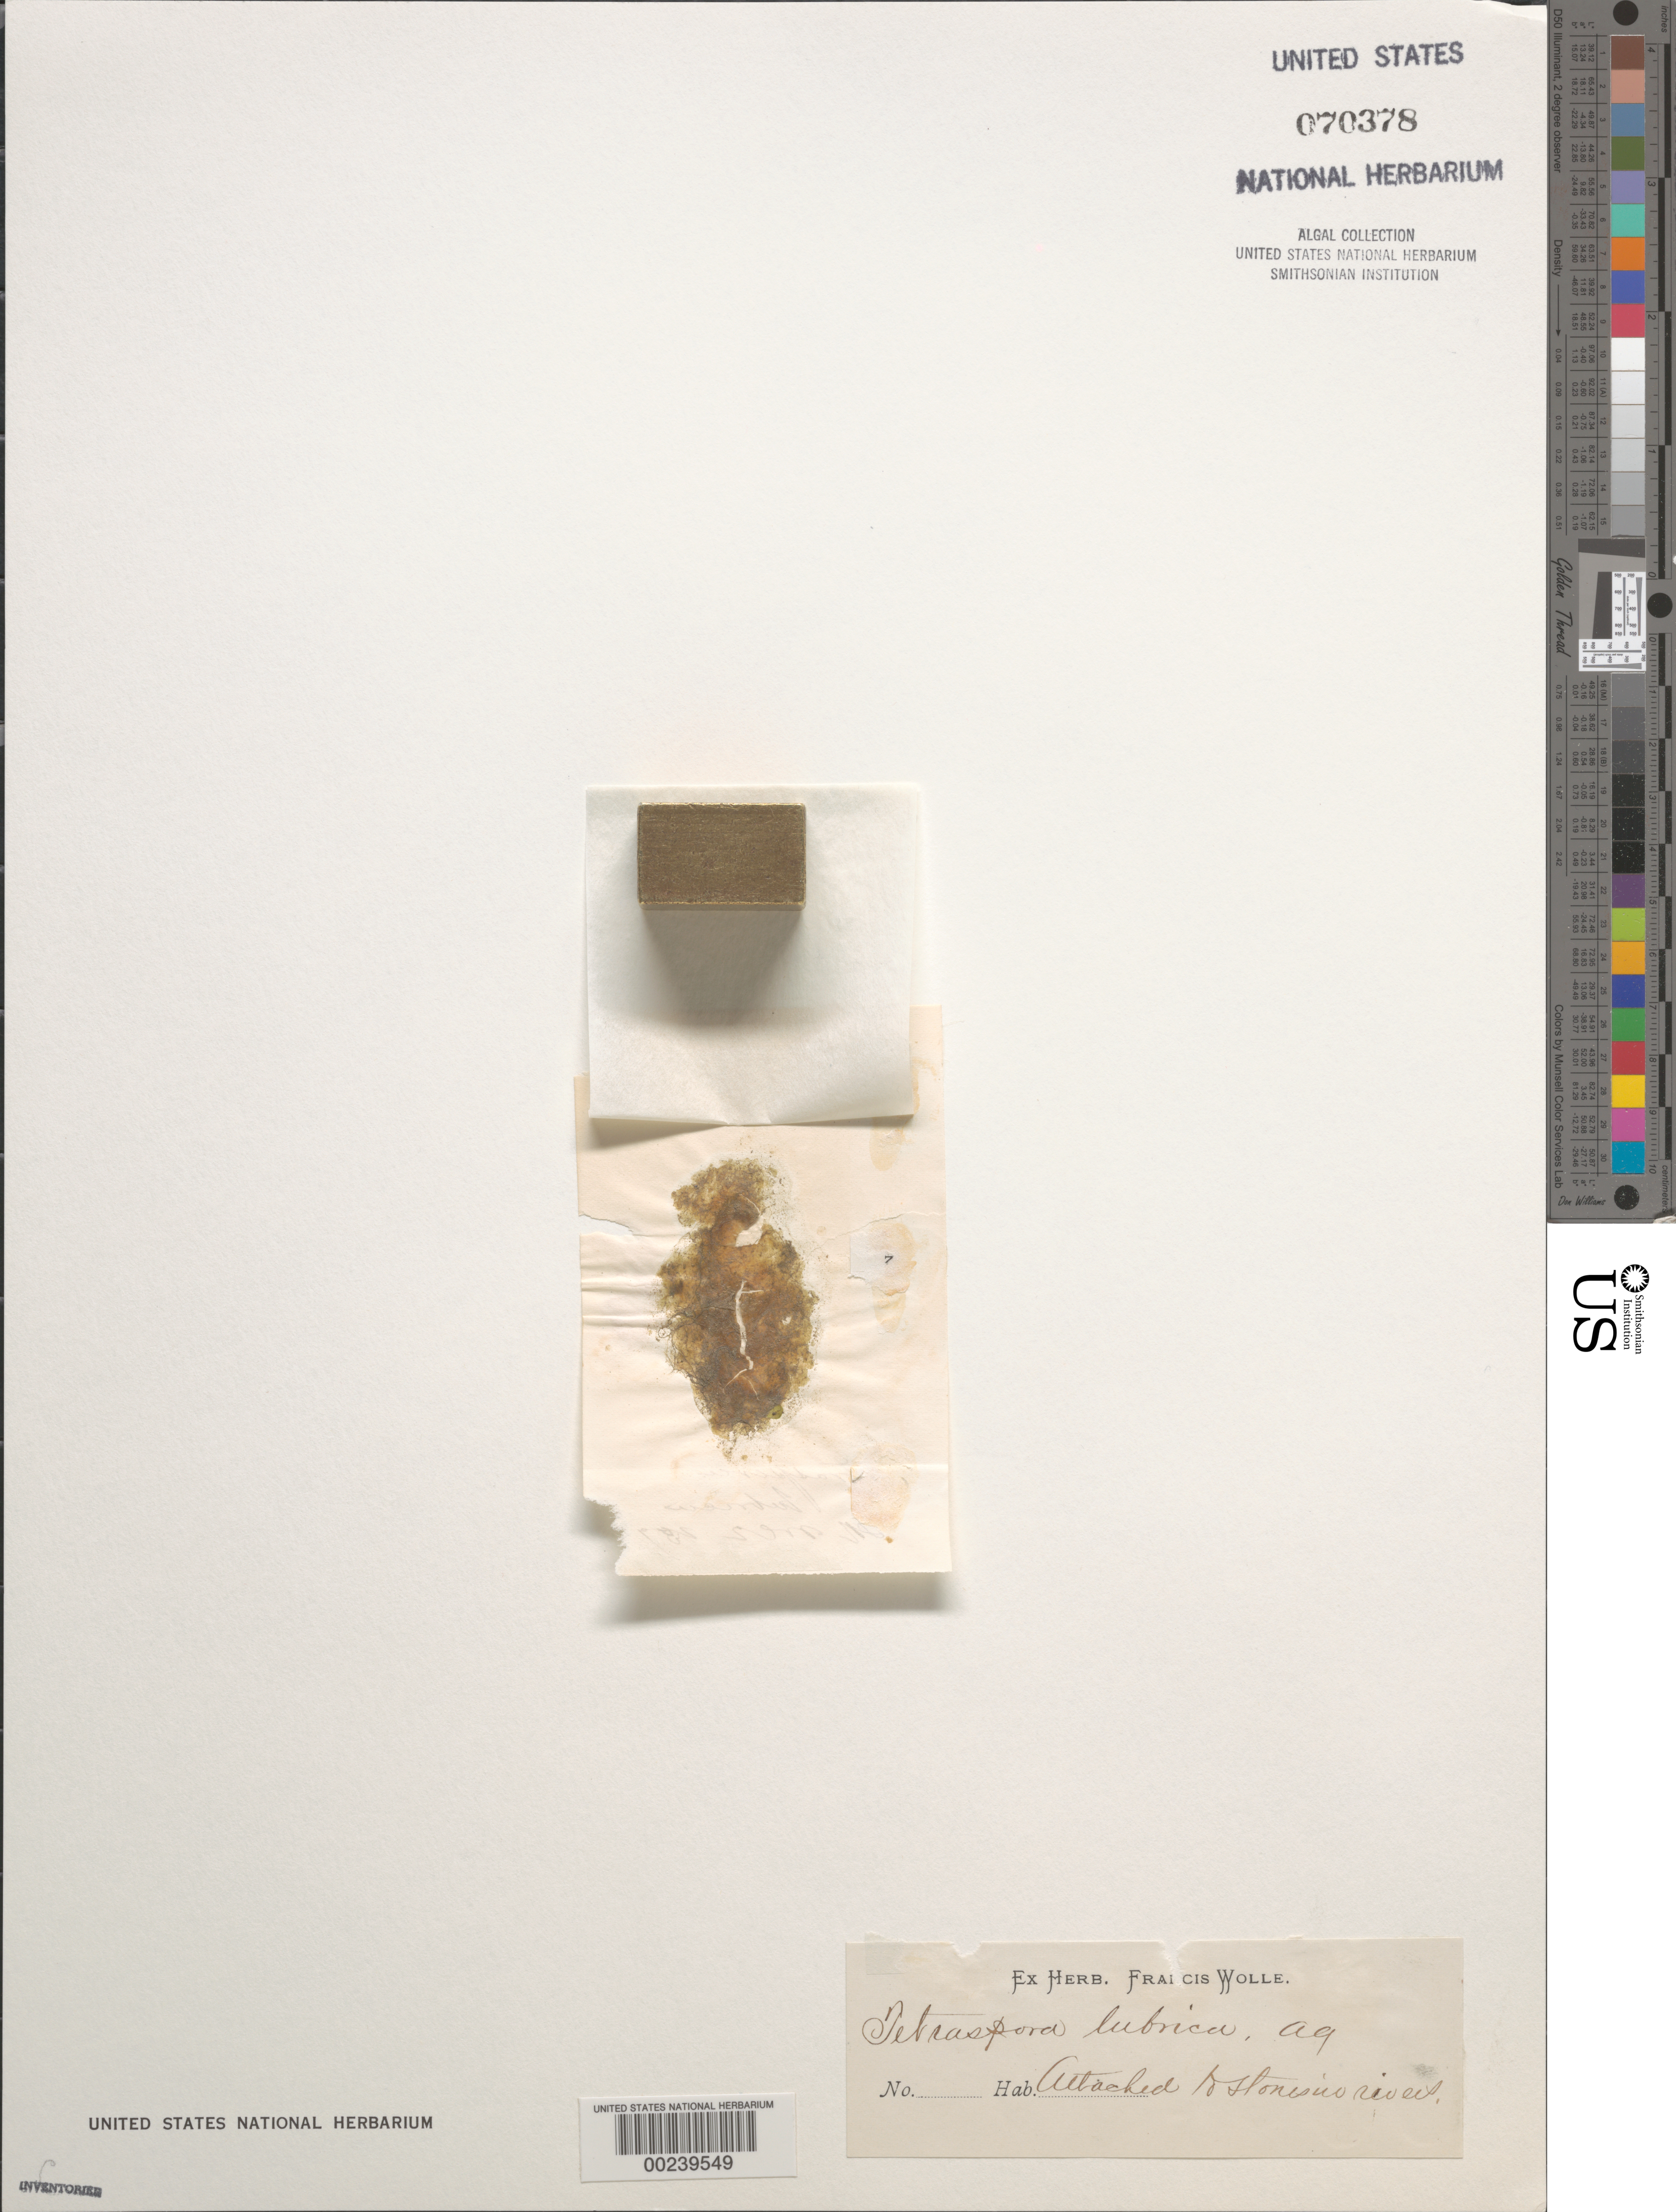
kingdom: Plantae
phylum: Chlorophyta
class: Chlorophyceae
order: Tetrasporales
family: Tetrasporaceae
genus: Tetraspora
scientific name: Tetraspora lubrica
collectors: F. Wolle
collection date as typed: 18--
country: United States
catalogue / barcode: US 70378